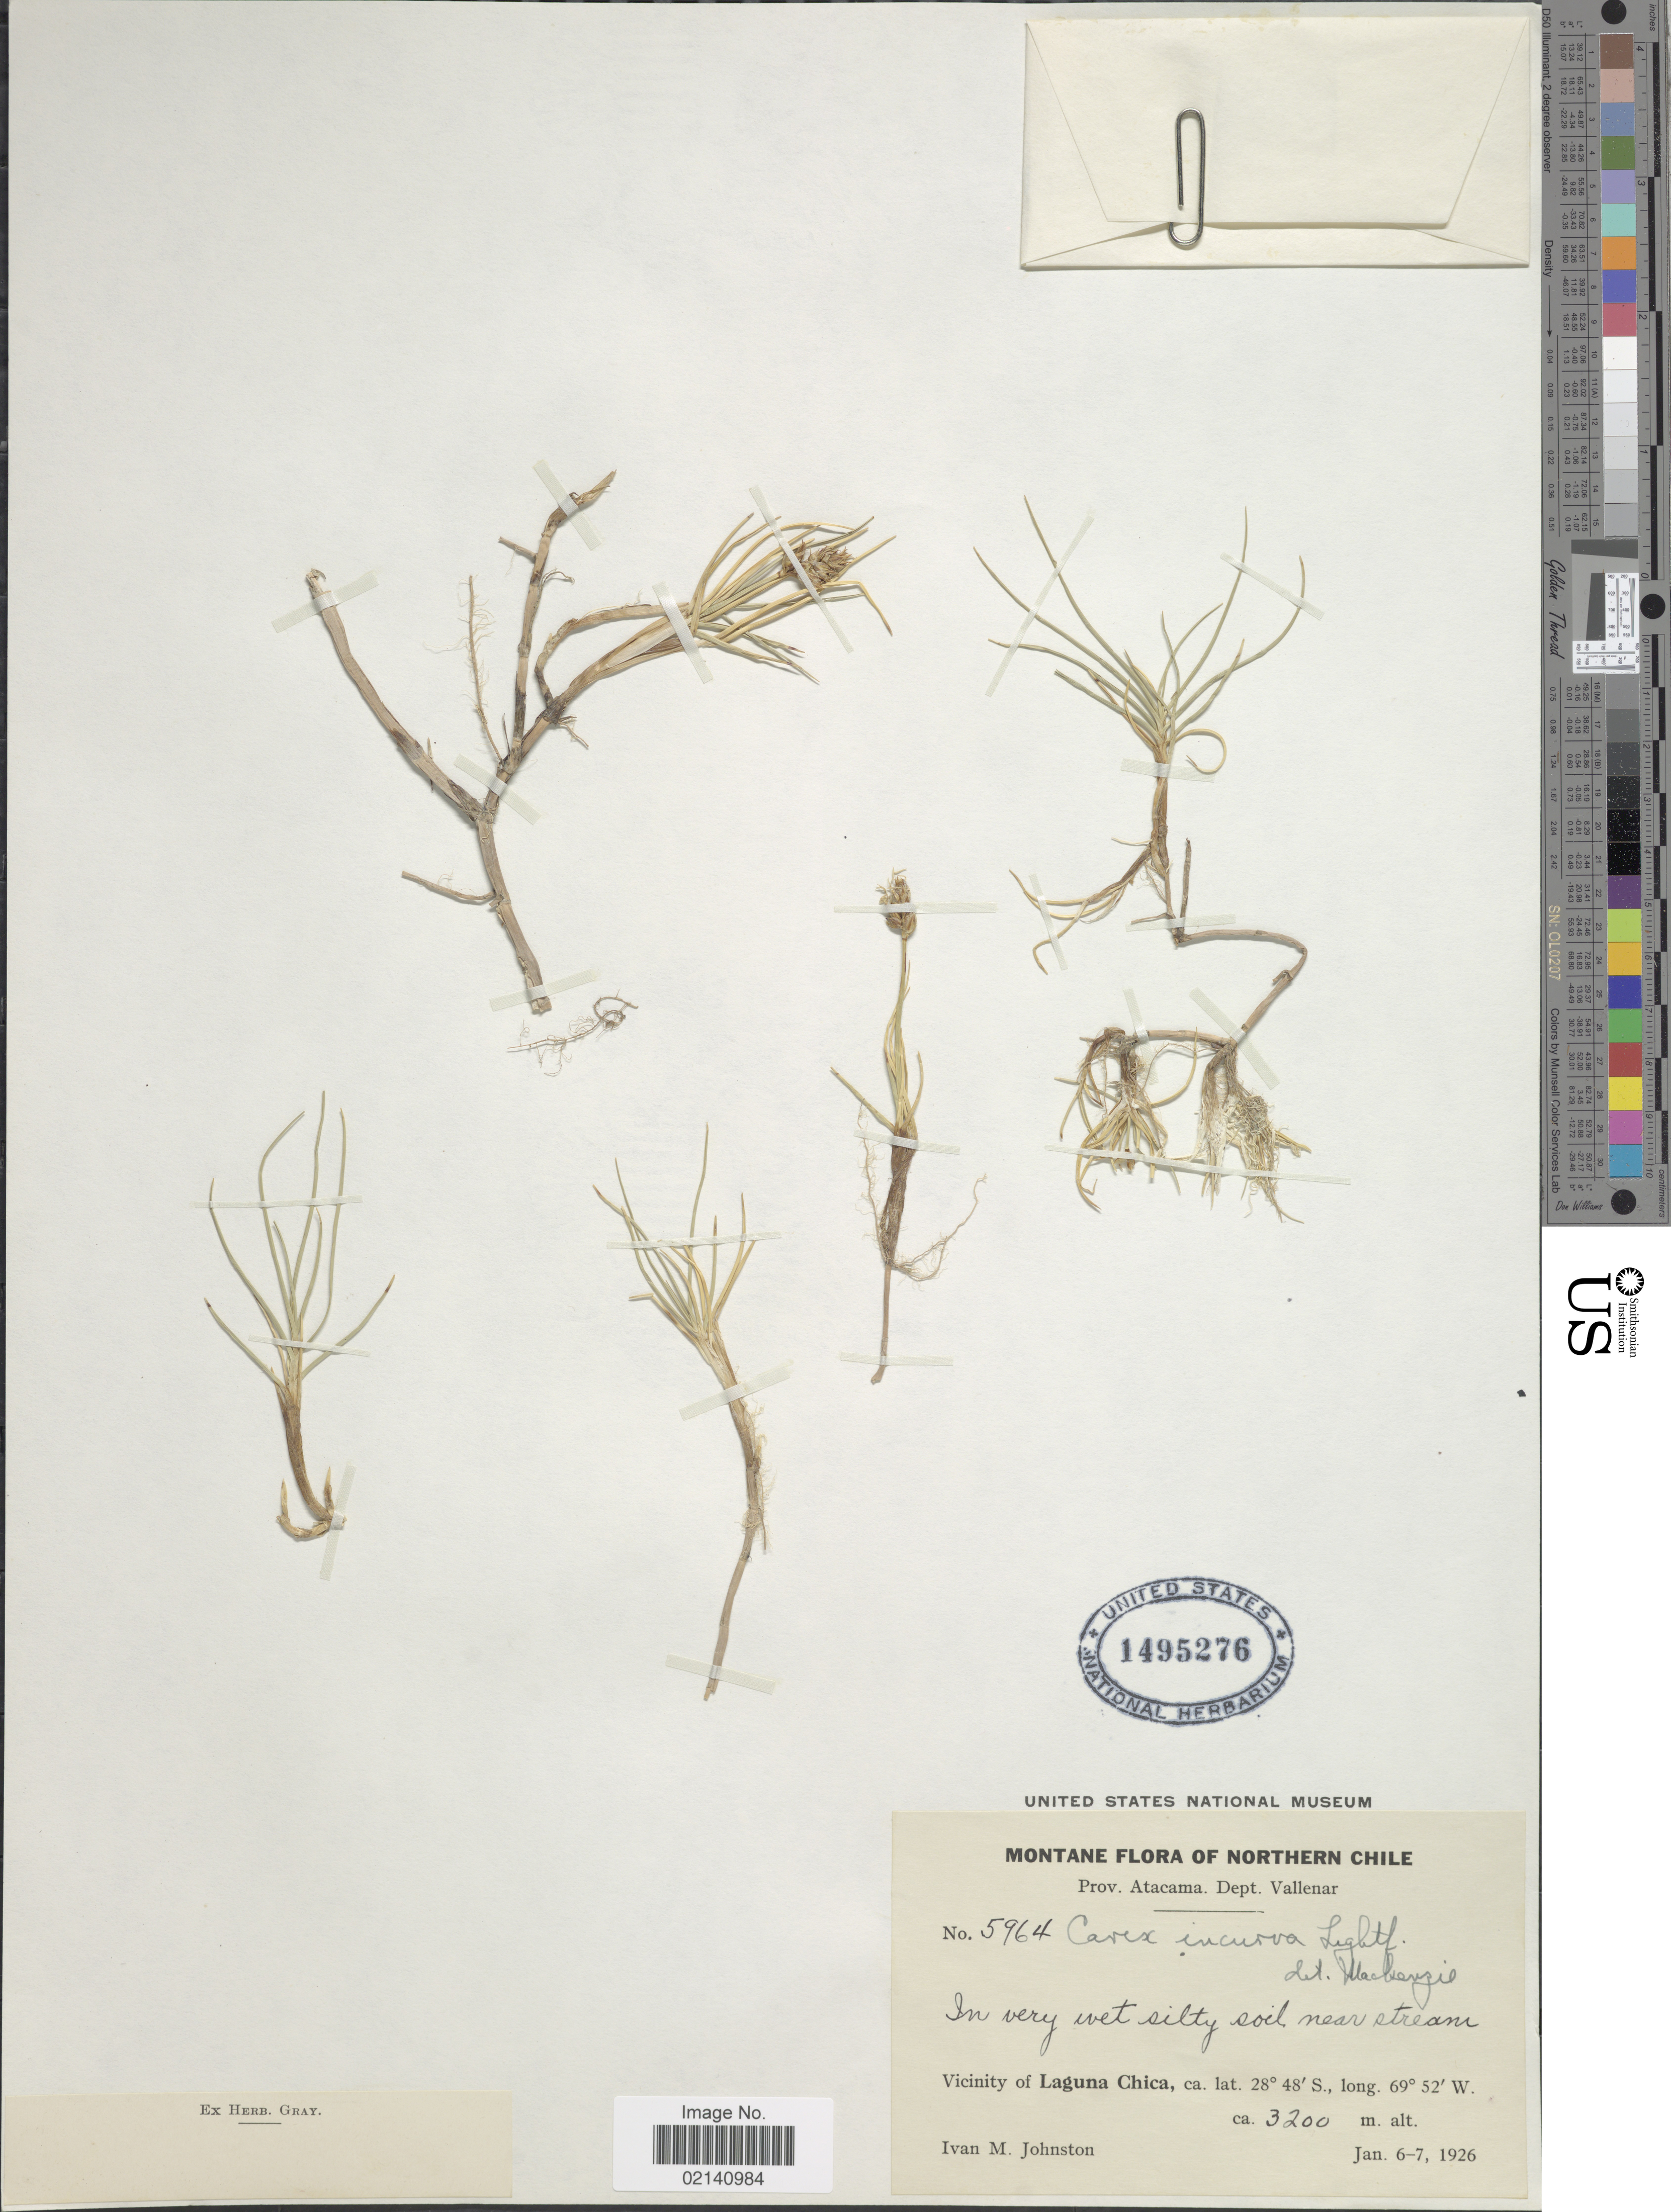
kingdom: Plantae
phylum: Tracheophyta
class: Liliopsida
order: Poales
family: Cyperaceae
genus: Carex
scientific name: Carex melanocystis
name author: É. Desv.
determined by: Jimnéz-Mejias, Pedro, (UPOS), Universidad Pablo de Olavide (SPAIN)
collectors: I.M. Johnston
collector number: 5964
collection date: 1926-01-06/1926-01-07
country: Chile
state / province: Atacama (III)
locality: Prov. Atacama, Dept. Vallenar, Vicinity of Laguna Chica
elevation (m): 3200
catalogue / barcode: US 1495276